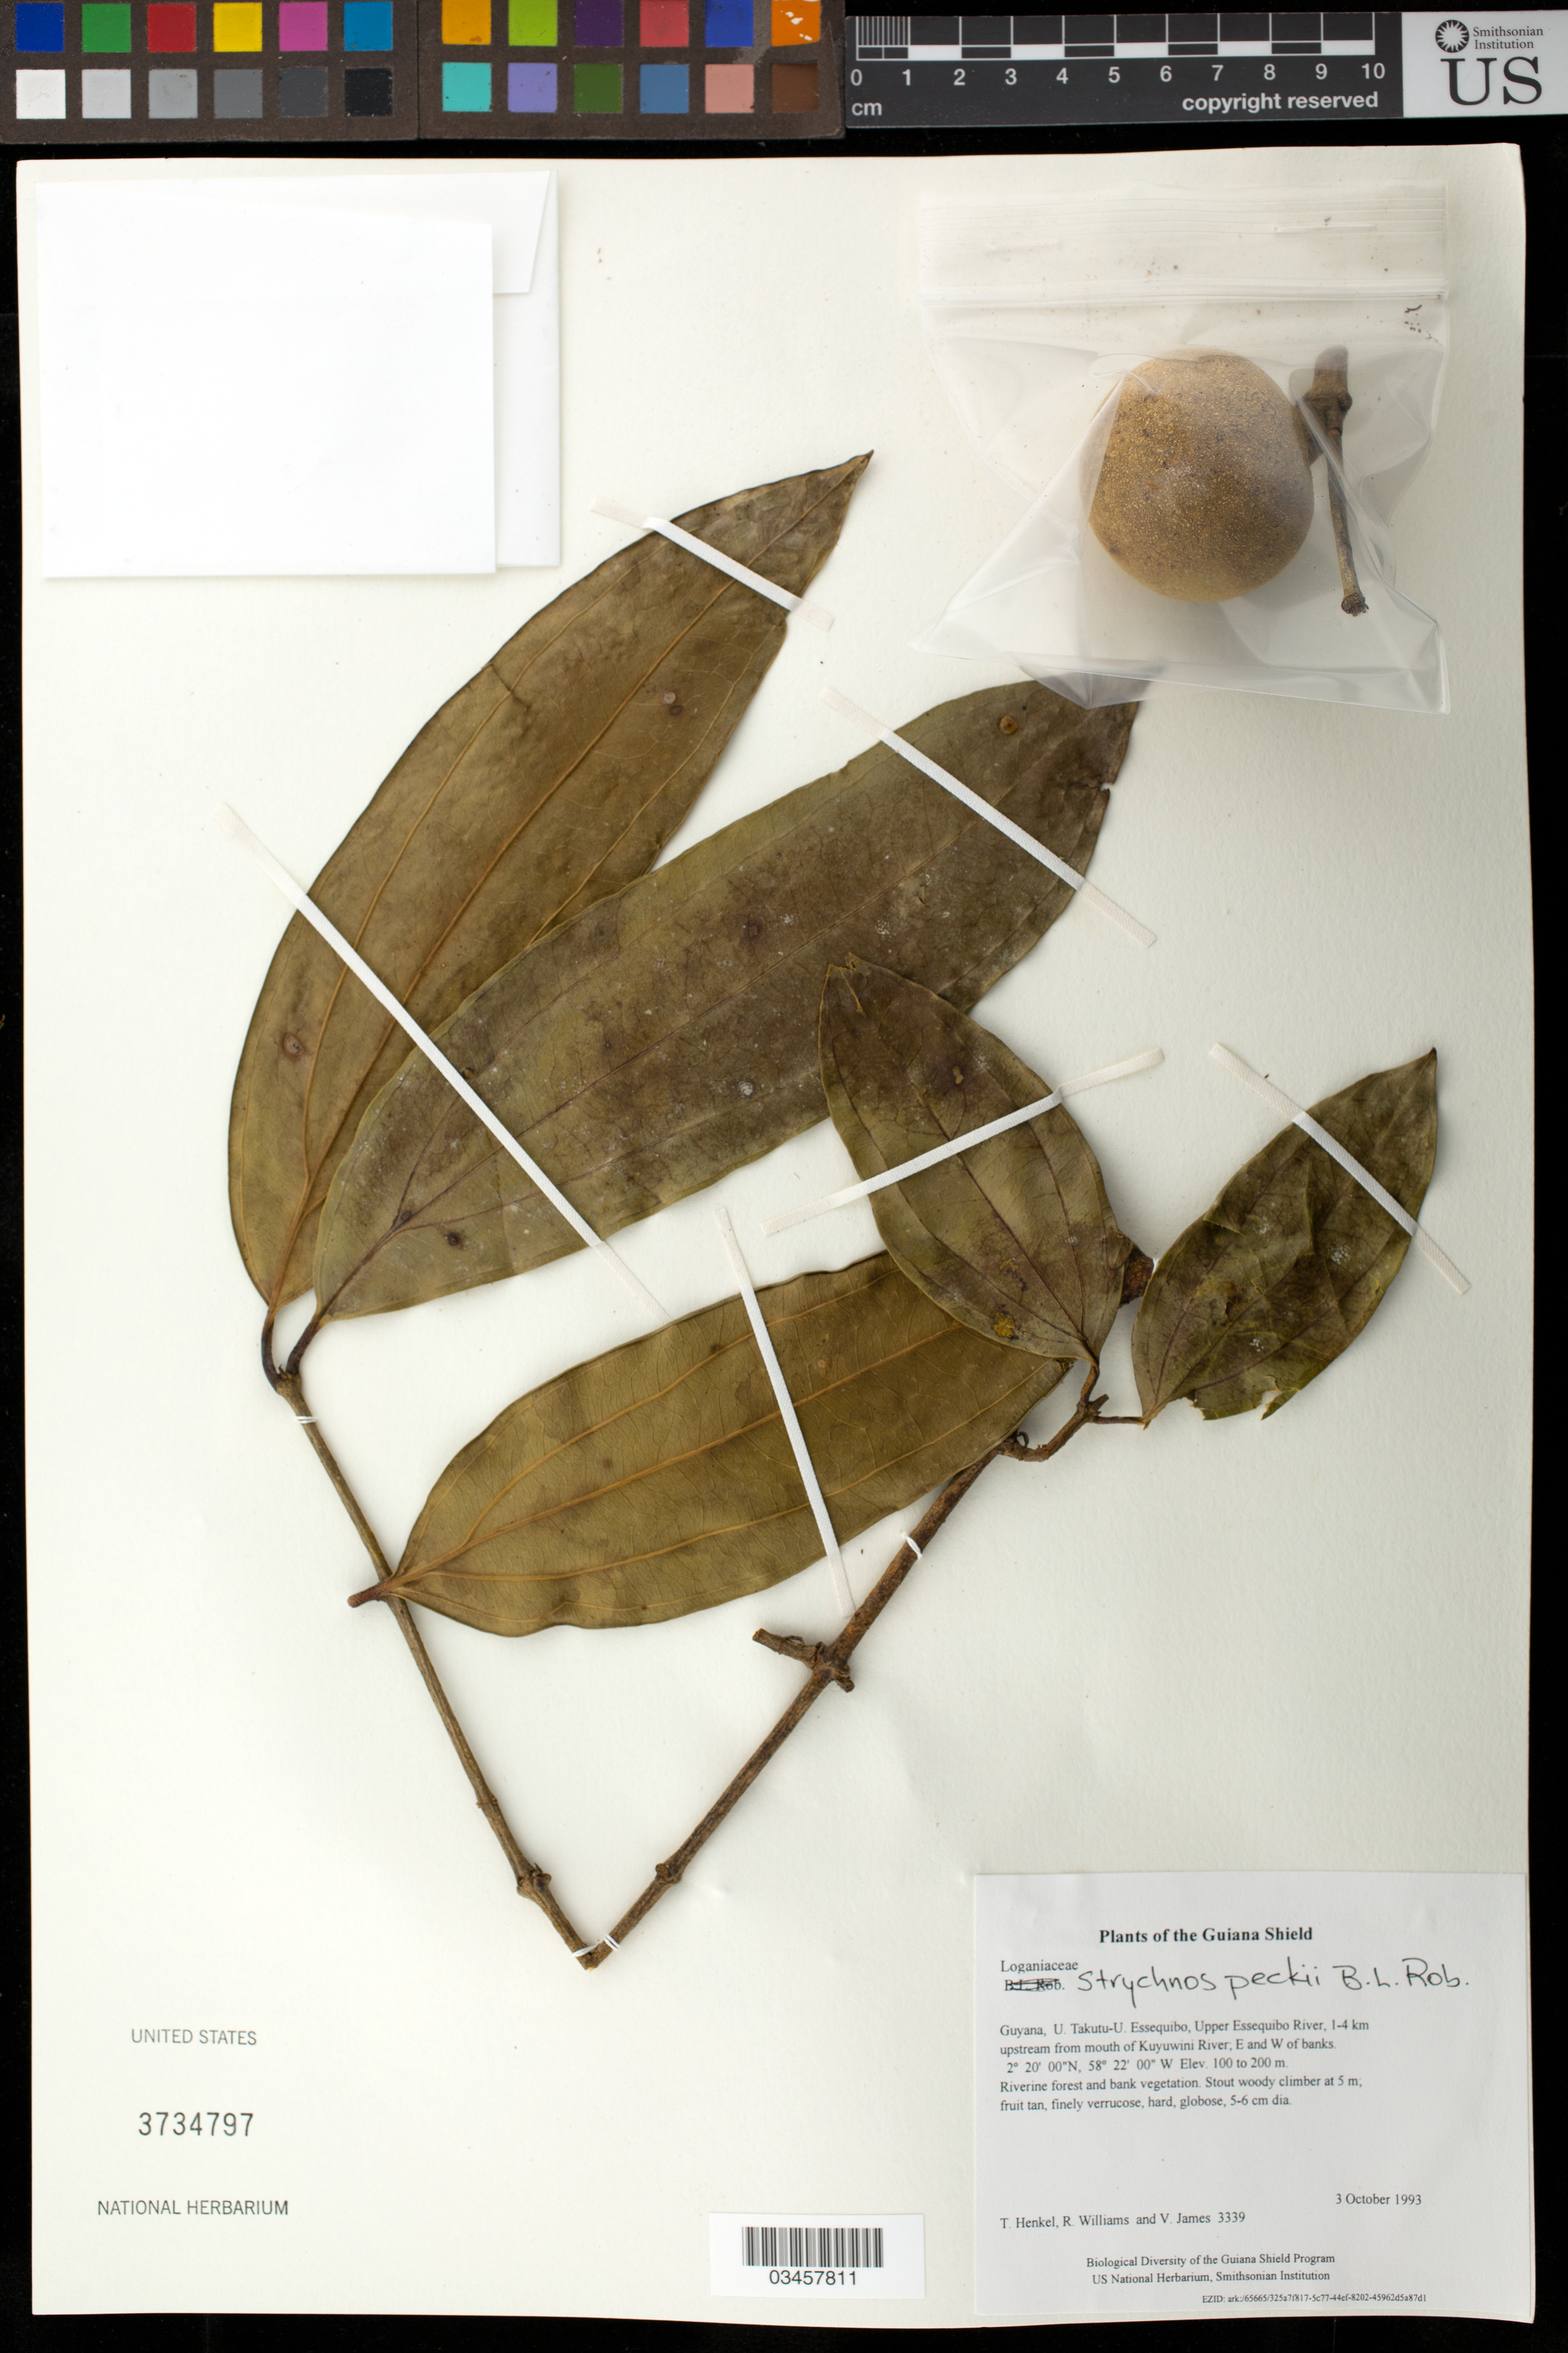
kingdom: Plantae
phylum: Tracheophyta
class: Magnoliopsida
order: Gentianales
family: Loganiaceae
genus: Strychnos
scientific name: Strychnos peckii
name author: B.L. Rob.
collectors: T. Henkel, R. Williams & V. James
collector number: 3339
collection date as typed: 3 October 1993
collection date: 1993-10-03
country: Guyana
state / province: U. Takutu-U. Essequibo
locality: Upper Essequibo River, 1-4 km upstream from mouth of Kuyuwini River; E and W of banks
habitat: Riverine forest and bank vegetation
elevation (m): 100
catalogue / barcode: US 3734797